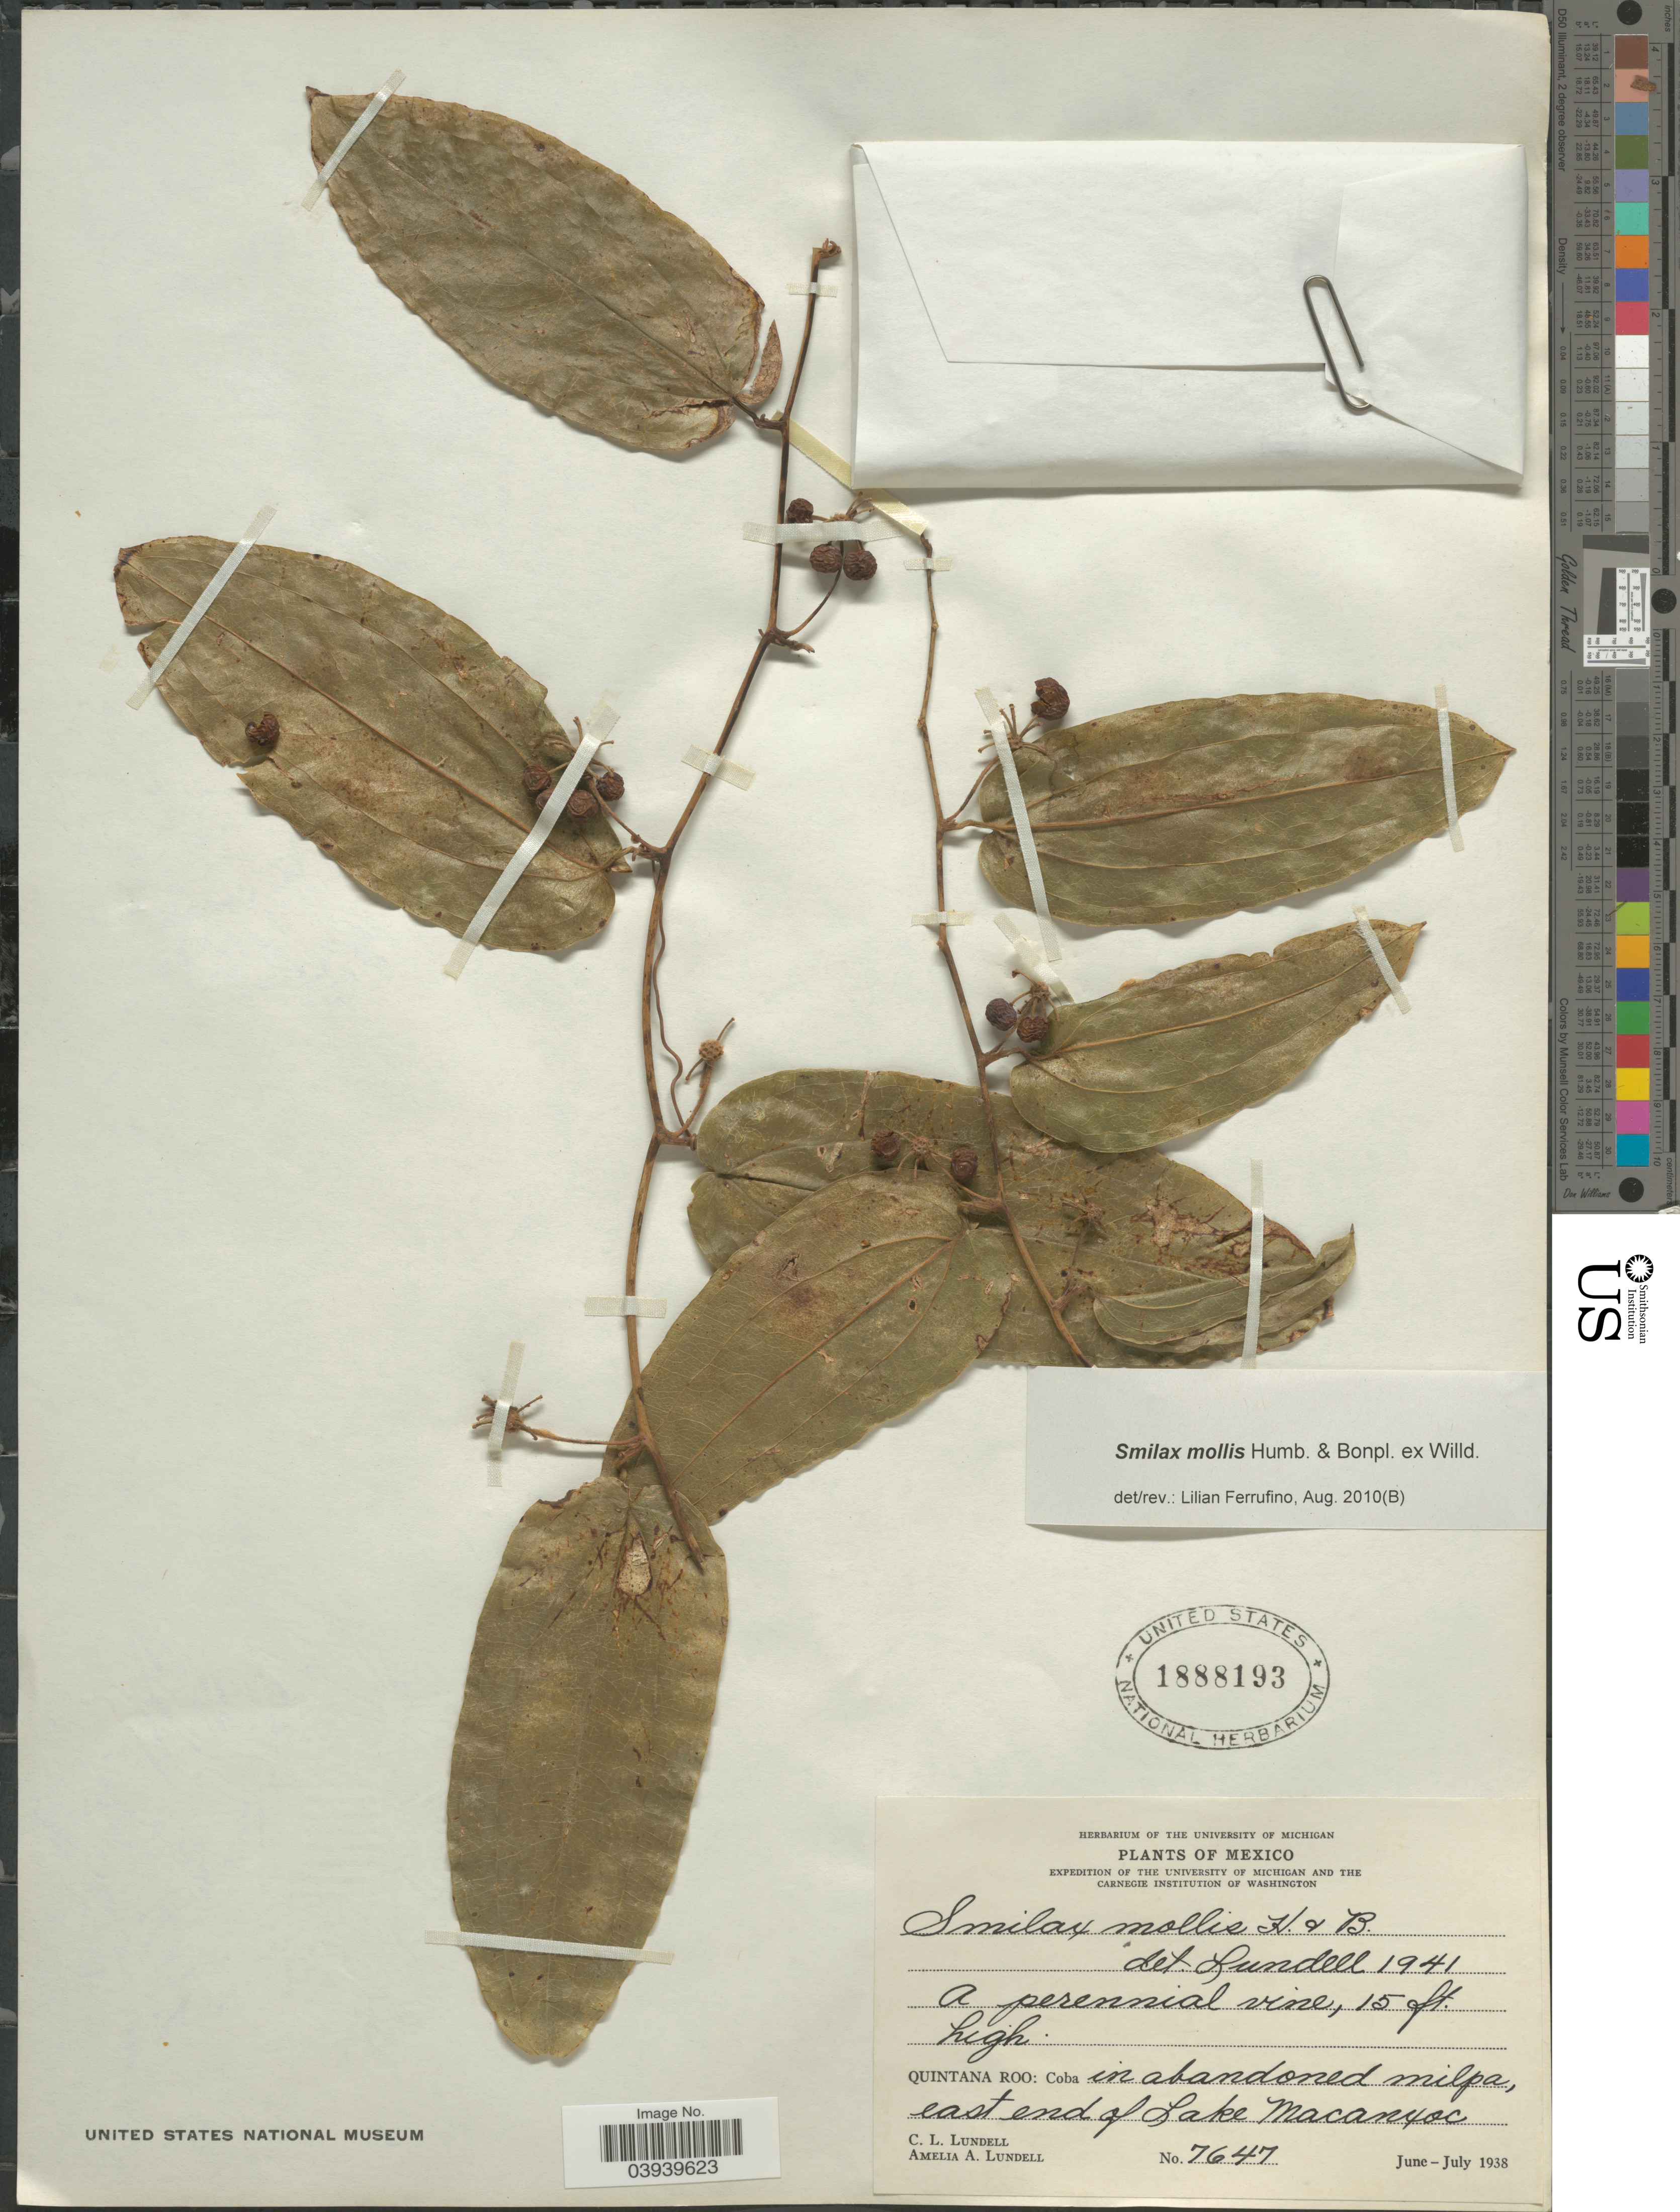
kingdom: Plantae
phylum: Tracheophyta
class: Liliopsida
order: Liliales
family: Smilacaceae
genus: Smilax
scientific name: Smilax mollis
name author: Humb. & Bonpl. ex Willd.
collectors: C. L. Lundell & A. A. Lundell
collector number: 7647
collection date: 1938-06/1938-07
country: Mexico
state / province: Quintana Roo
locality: Coba, in abandoned milpa, east end of Lake Macanxoc.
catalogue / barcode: US 1888193